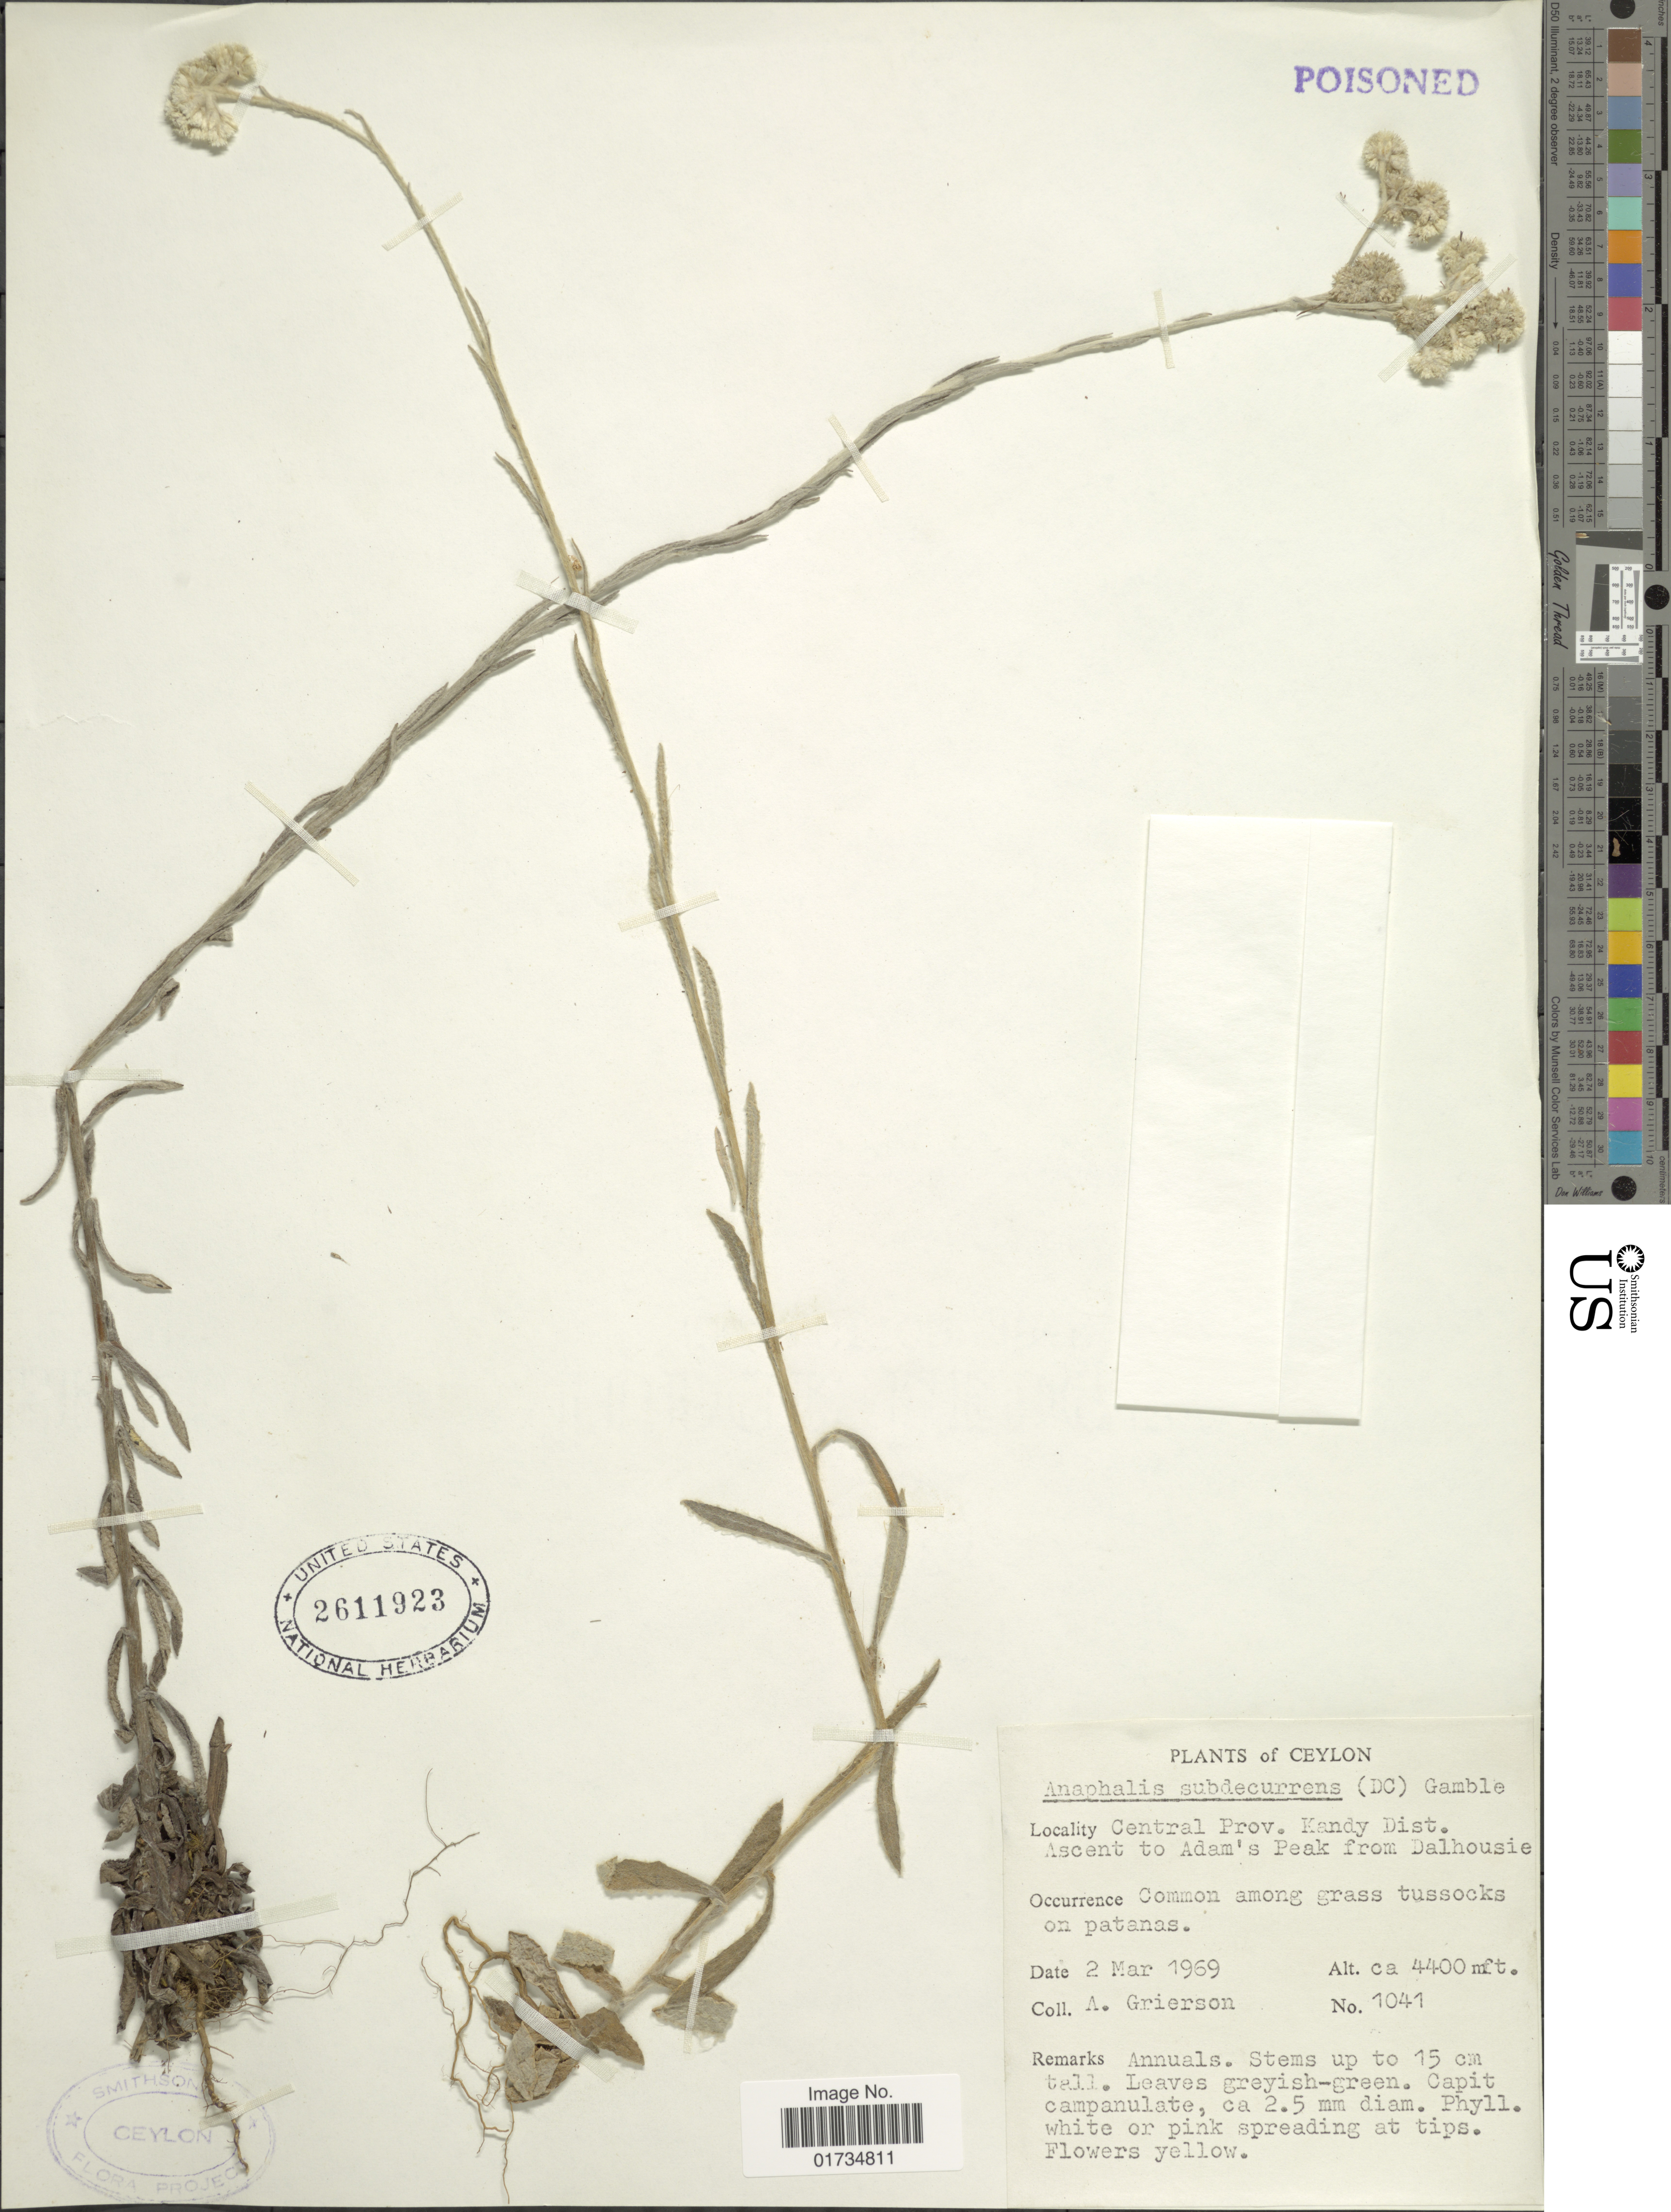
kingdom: Plantae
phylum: Tracheophyta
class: Magnoliopsida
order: Asterales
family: Asteraceae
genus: Anaphalis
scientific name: Anaphalis subdecurrens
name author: (DC.) Gamble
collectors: A. Grierson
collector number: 1041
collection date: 1969-03-03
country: Sri Lanka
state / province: Central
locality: Ceylon. Central Prov. Kandy Dist. Ascent to Adam's Peak from Dalhousie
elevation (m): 1341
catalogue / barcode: US 2611923